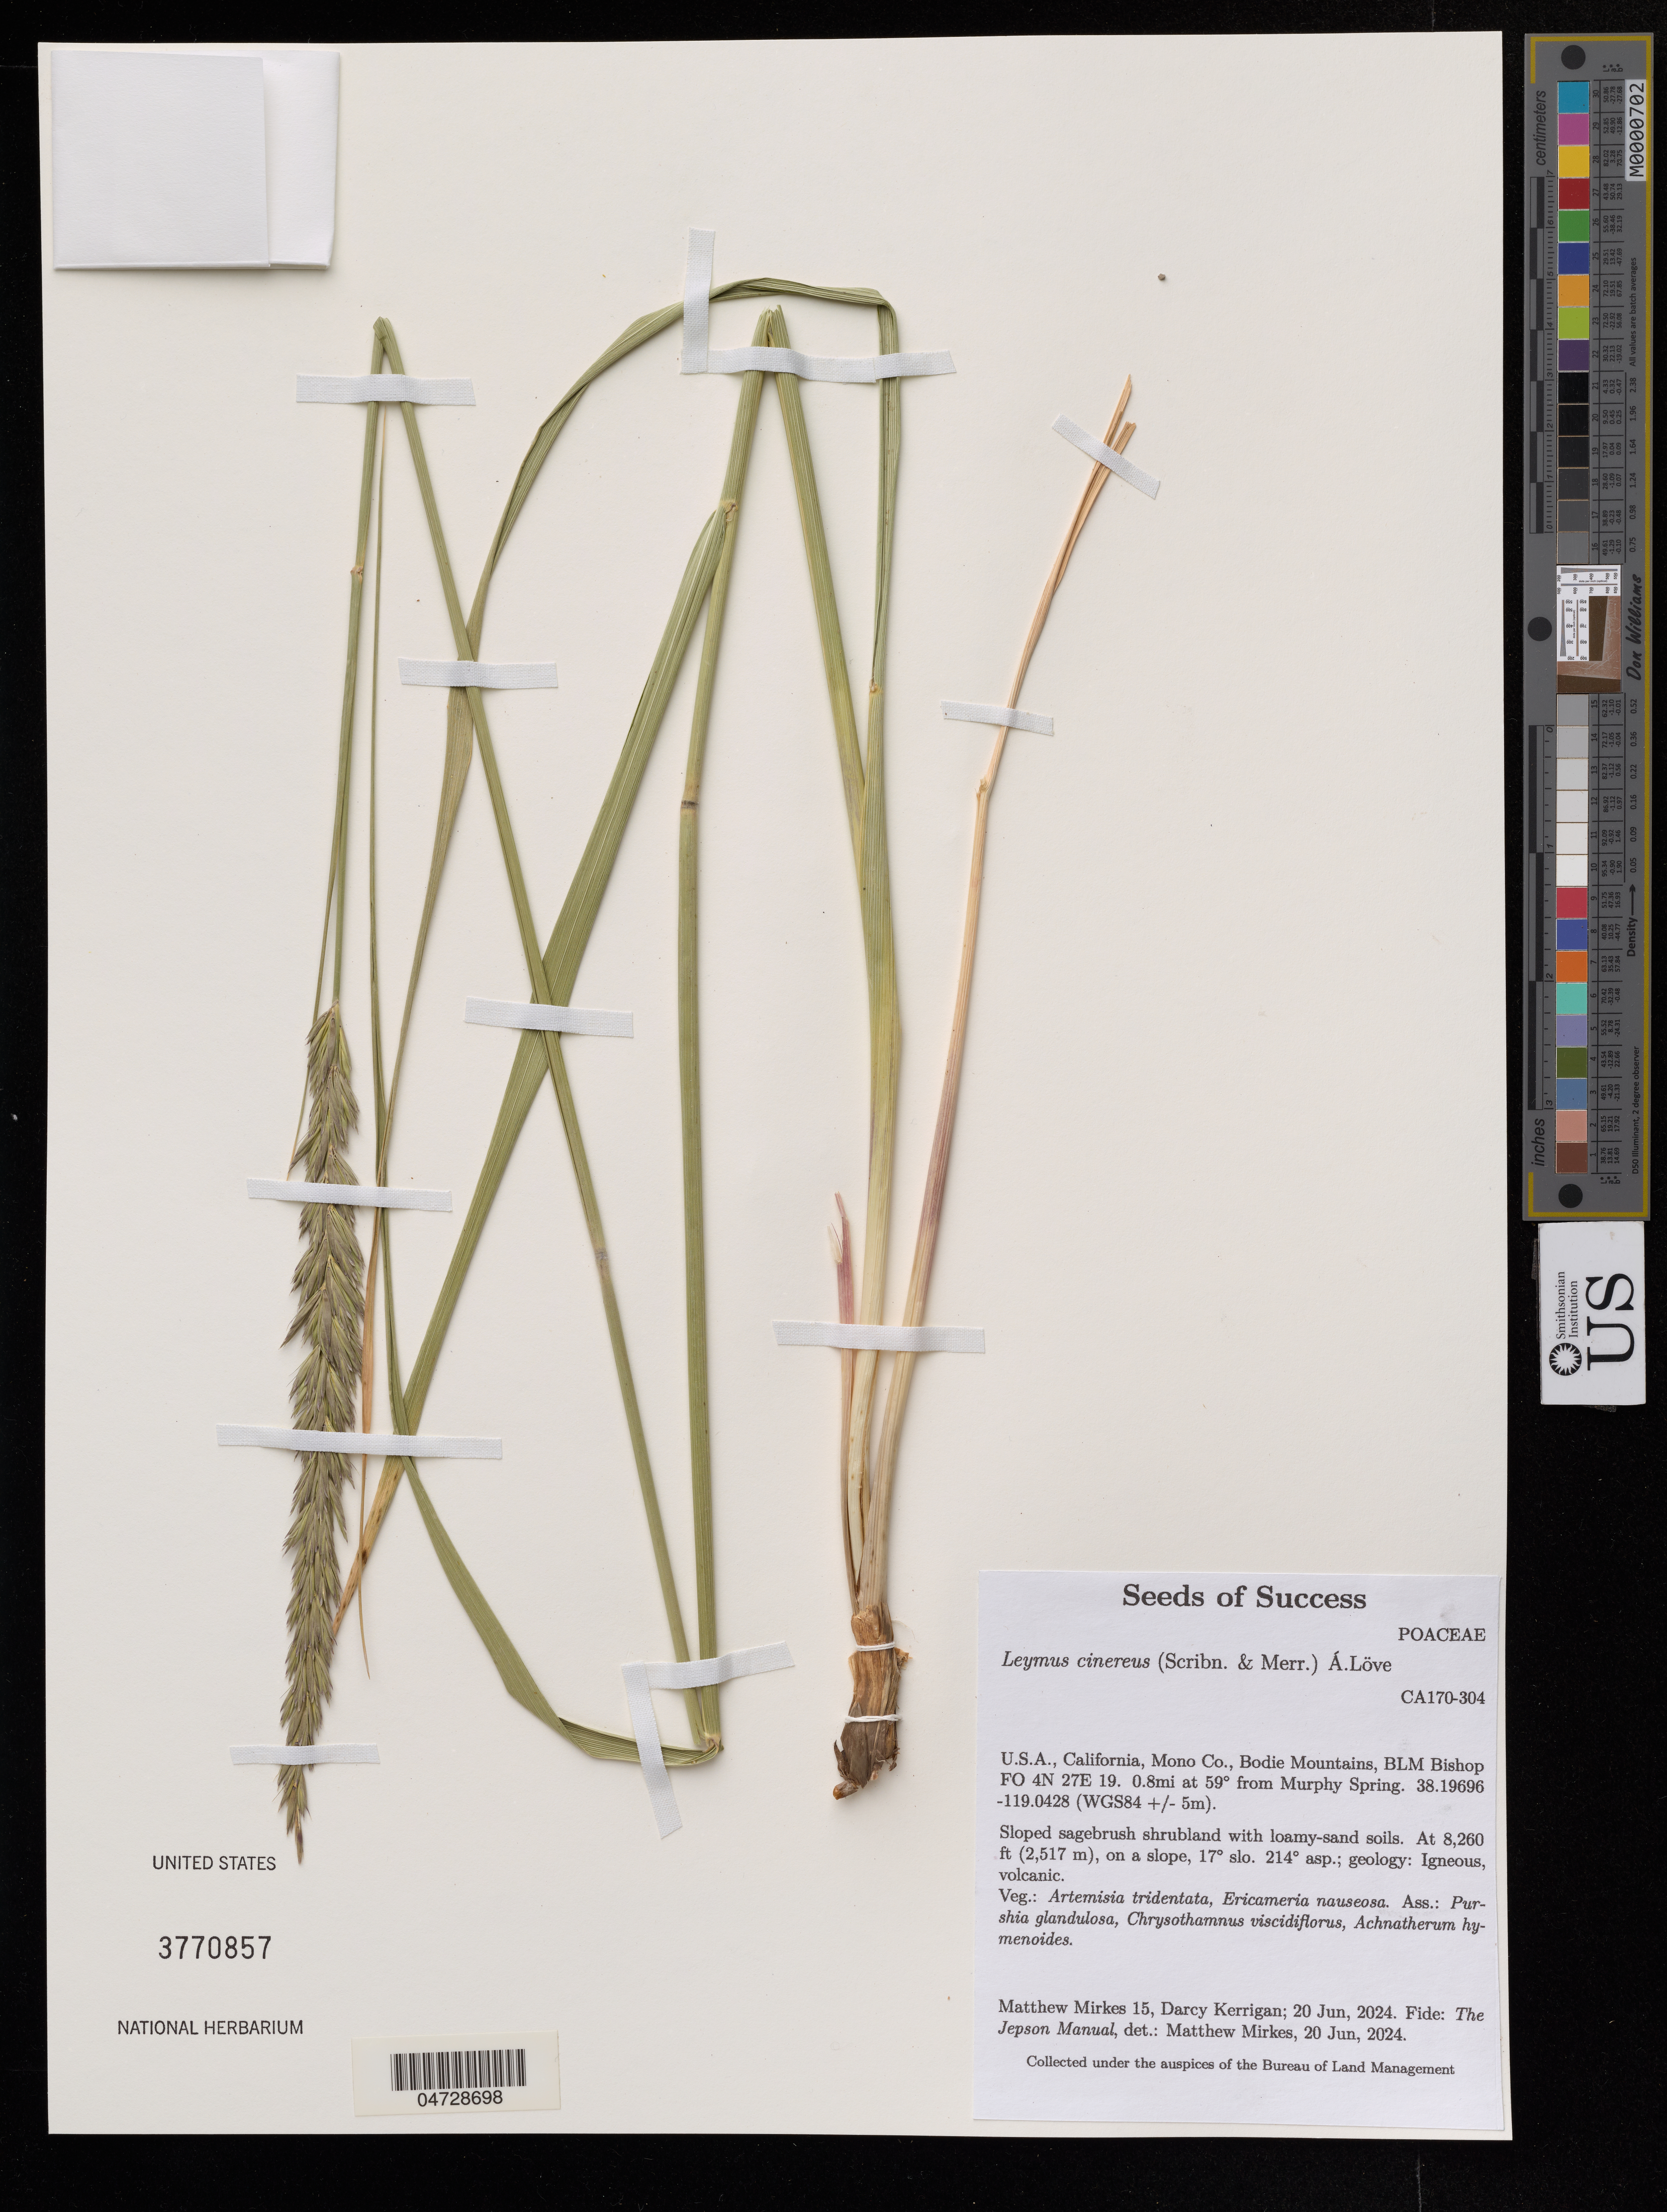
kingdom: Plantae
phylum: Tracheophyta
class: Liliopsida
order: Poales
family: Poaceae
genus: Leymus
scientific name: Leymus cinereus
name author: (Scribn. & Merr.) Á. Löve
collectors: M. Mirkes & D. Kerrigan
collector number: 15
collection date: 2024-06-20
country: United States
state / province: California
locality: Mono Co., Bodie Mountains, BLM Bishop FO 4N 27E 10. 0.8mi at 59° from Murphy Spring.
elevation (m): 2518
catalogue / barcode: US 3770857